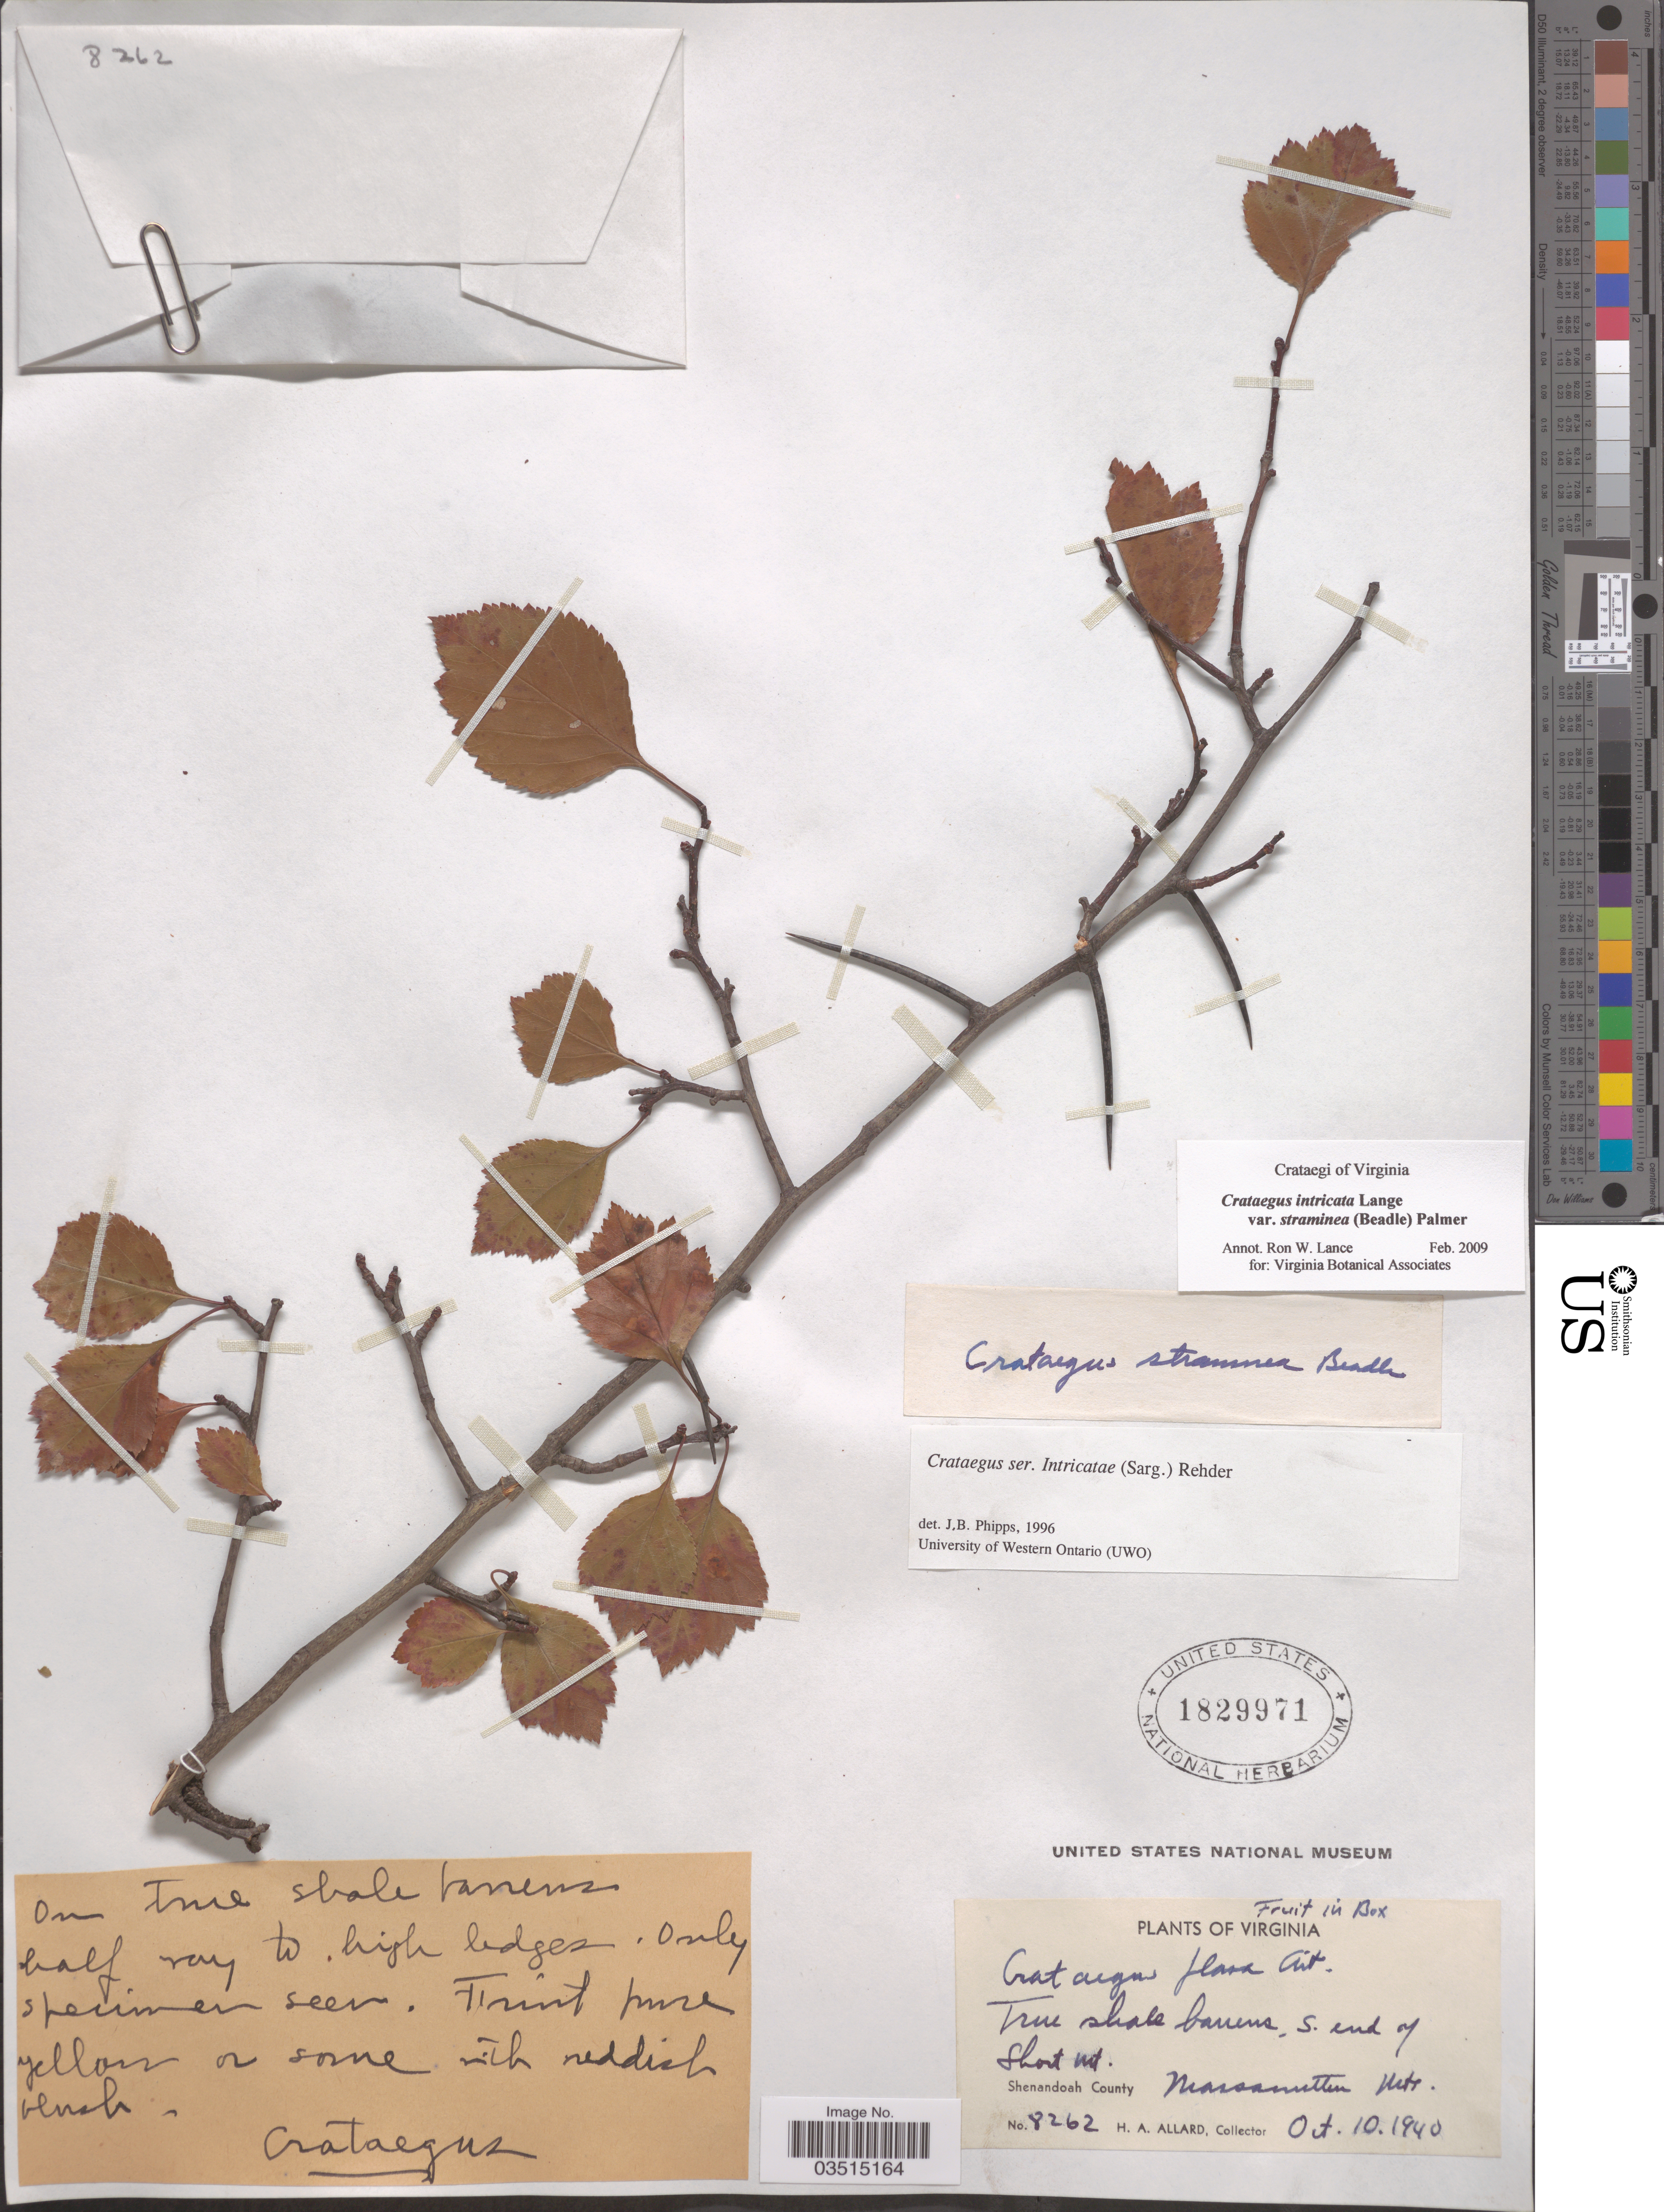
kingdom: Plantae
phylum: Tracheophyta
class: Magnoliopsida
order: Rosales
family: Rosaceae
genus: Crataegus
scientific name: Crataegus intricata var. straminea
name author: (Beadle) E.J. Palmer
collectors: H. A. Allard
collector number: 8262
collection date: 1940-10-10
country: United States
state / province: Virginia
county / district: Shenandoah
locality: S. end of Short Mt. Shenandoah County. Massanutten Mts.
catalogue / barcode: US 1829971